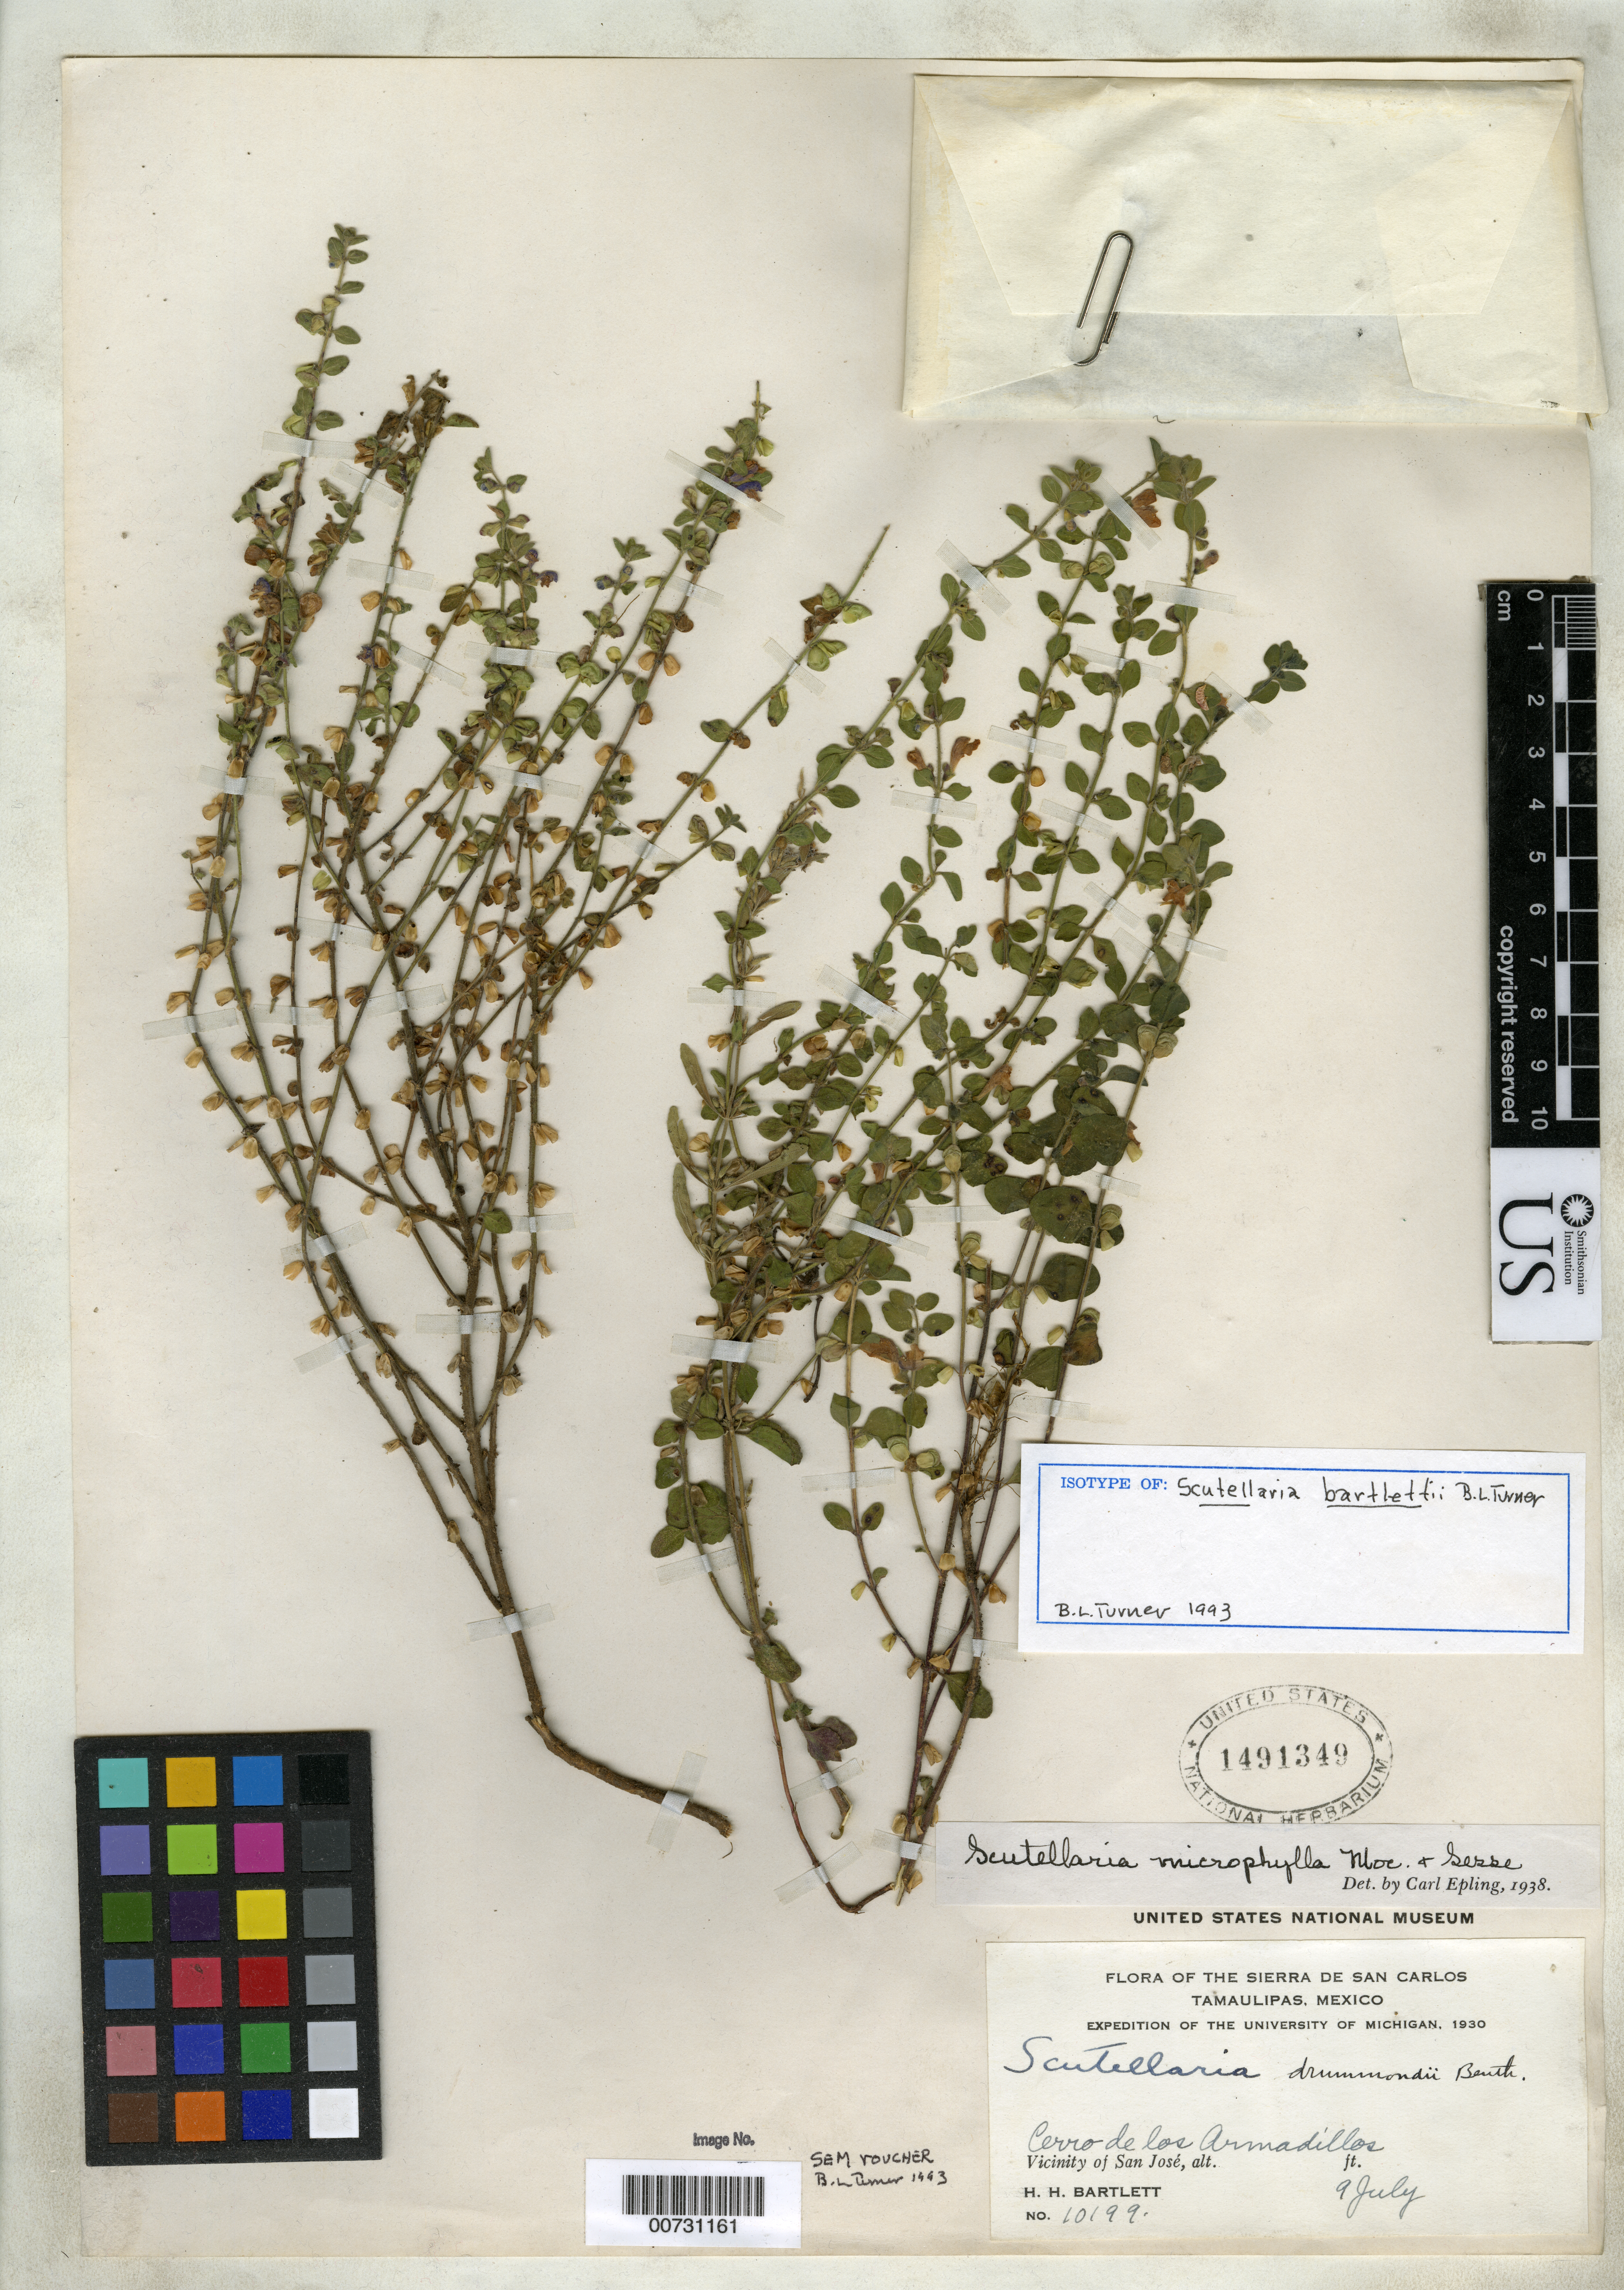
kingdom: Plantae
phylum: Tracheophyta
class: Magnoliopsida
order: Lamiales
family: Lamiaceae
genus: Scutellaria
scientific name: Scutellaria bartlettii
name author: B.L. Turner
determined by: Turner, B. L.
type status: Isotype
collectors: H. H. Bartlett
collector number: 10199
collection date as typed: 09 Jul 1930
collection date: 1930-07-09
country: Mexico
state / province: Tamaulipas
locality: Vicinity of San José, Cerro de los Armadillos.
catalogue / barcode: US 1491349